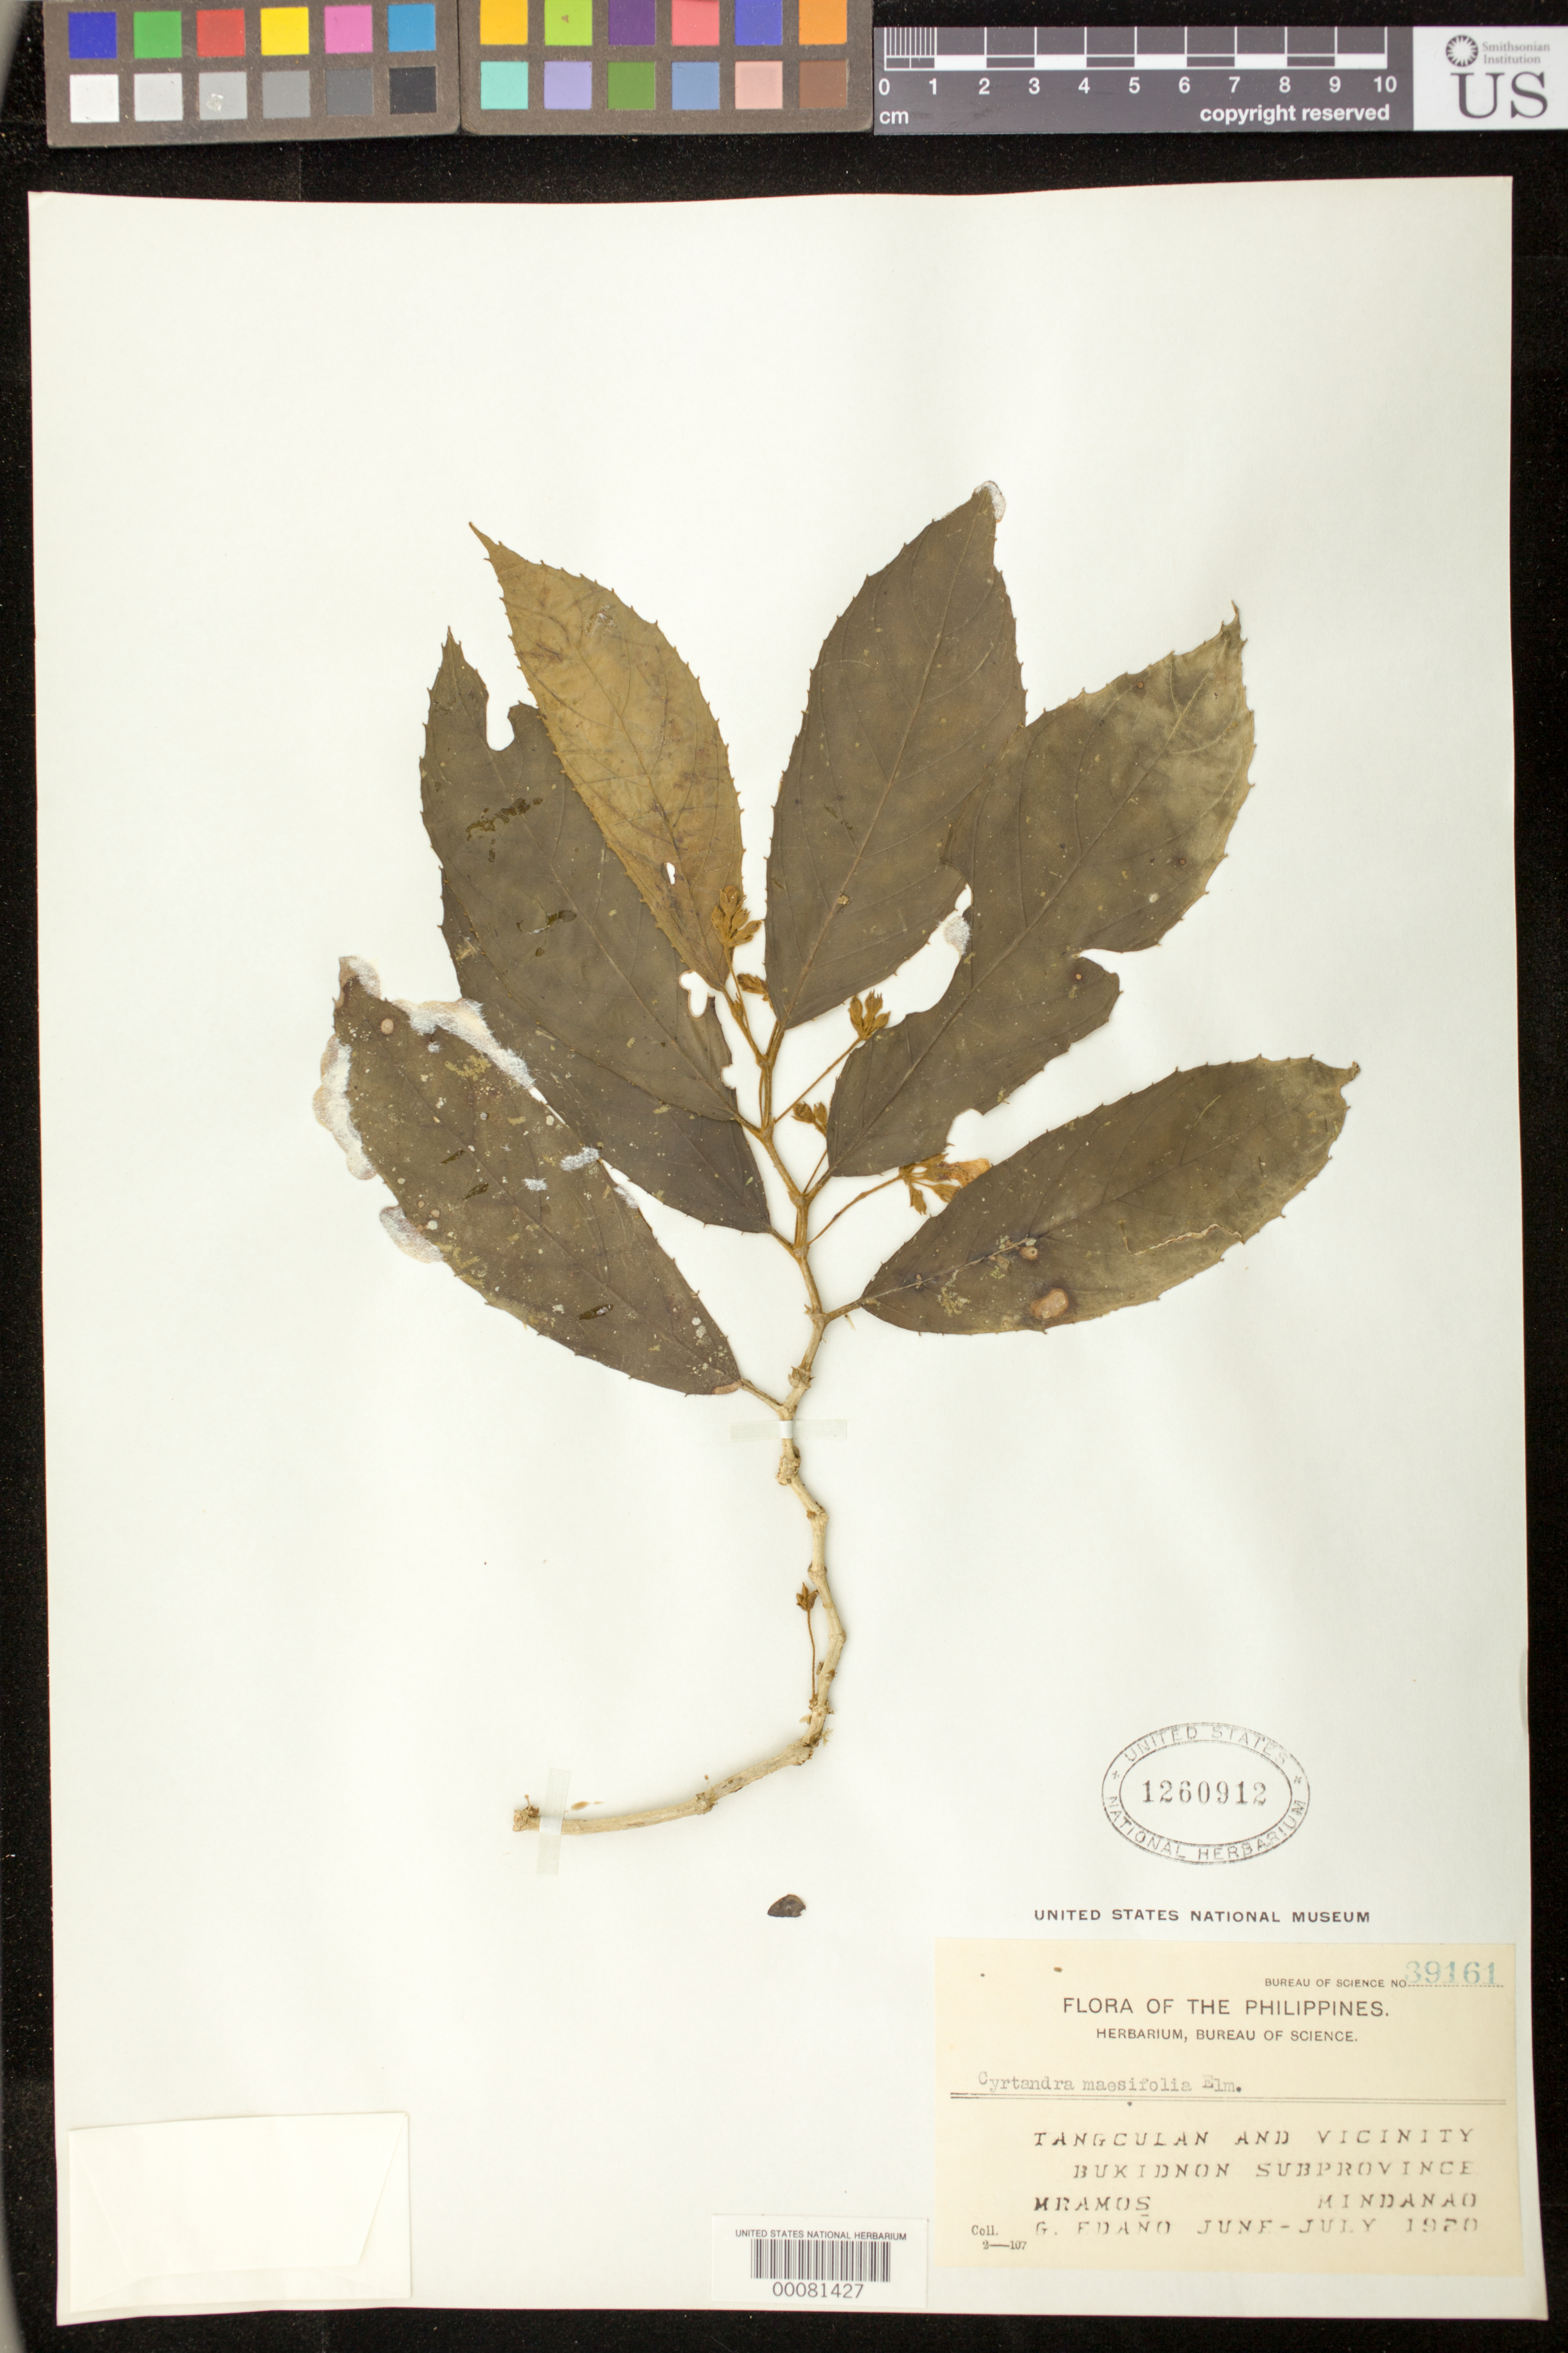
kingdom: Plantae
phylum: Tracheophyta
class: Magnoliopsida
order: Lamiales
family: Gesneriaceae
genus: Cyrtandra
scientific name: Cyrtandra maesifolia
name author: Elmer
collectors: M. Ramos & G. Edaño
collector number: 39161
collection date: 1920-06/1920-07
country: Philippines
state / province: Northern Mindanao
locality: Tangculan and vicinity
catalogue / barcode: US 1260912